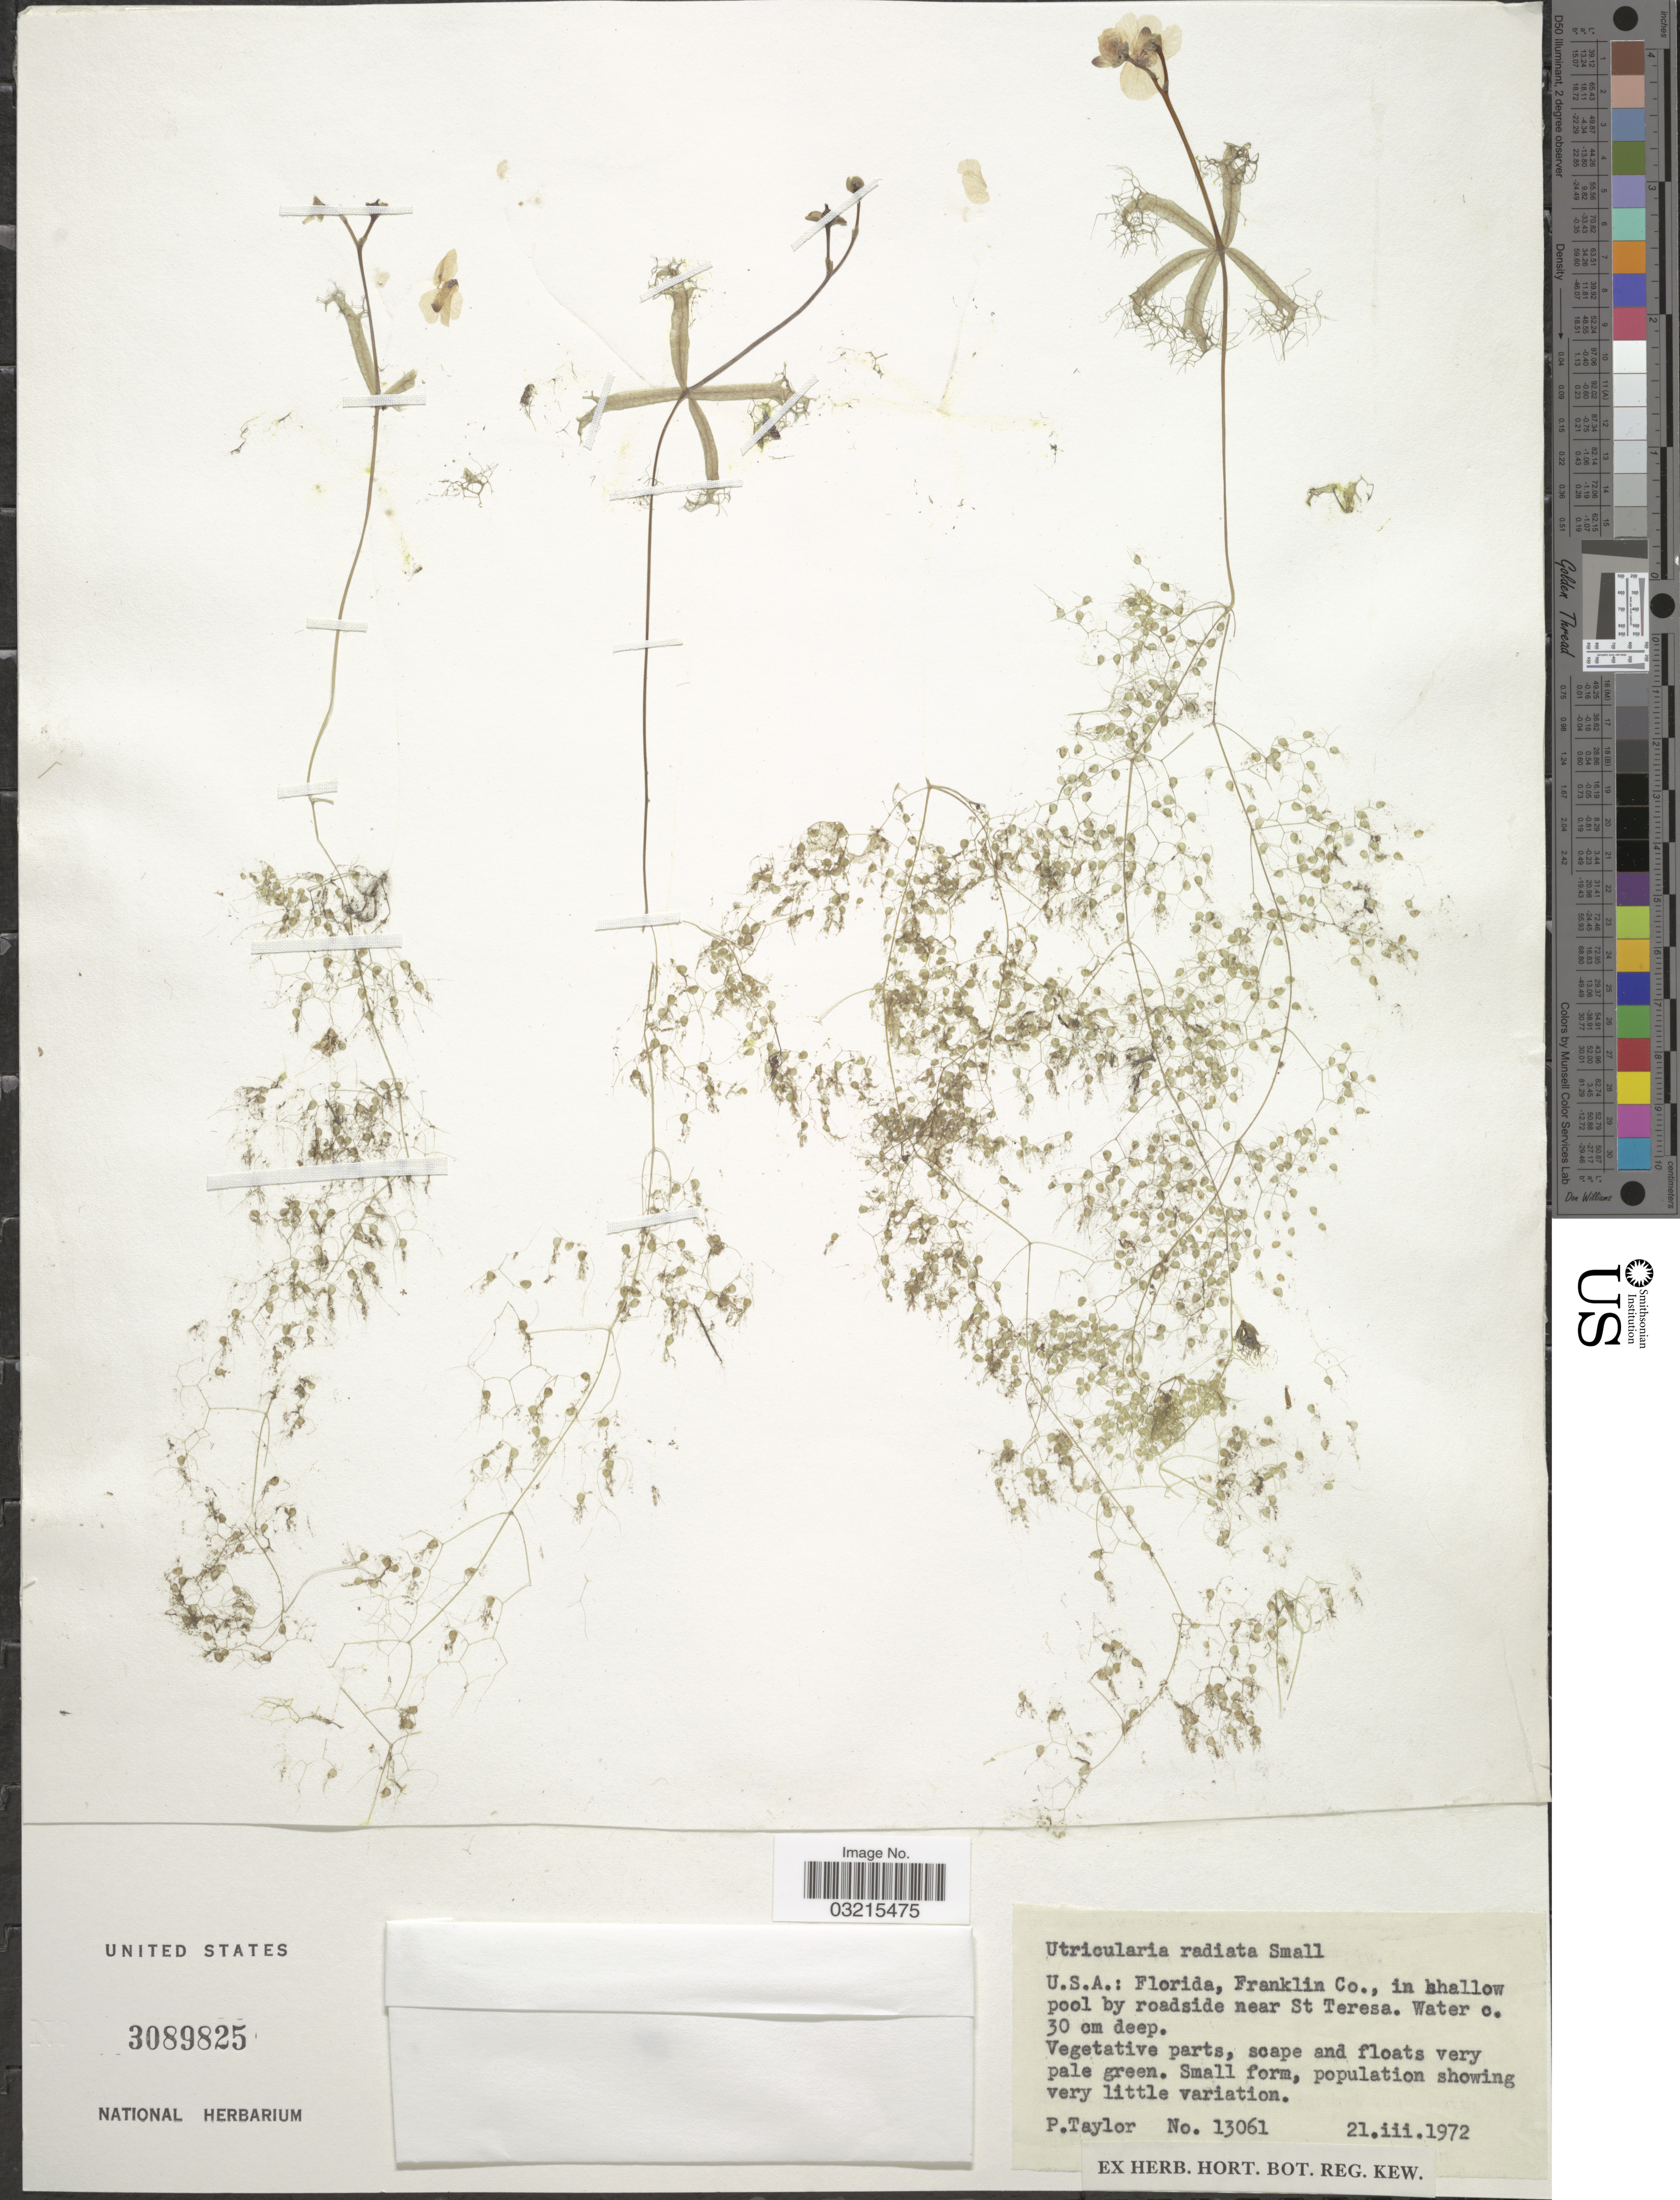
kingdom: Plantae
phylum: Tracheophyta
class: Magnoliopsida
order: Lamiales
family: Lentibulariaceae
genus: Utricularia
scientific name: Utricularia radiata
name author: Small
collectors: P. Taylor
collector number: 13061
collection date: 1972-03-21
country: United States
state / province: Florida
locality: U.S.A: Florida, Franklin Co., in shallow pool by roadside near St Teresa.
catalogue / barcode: US 3089825